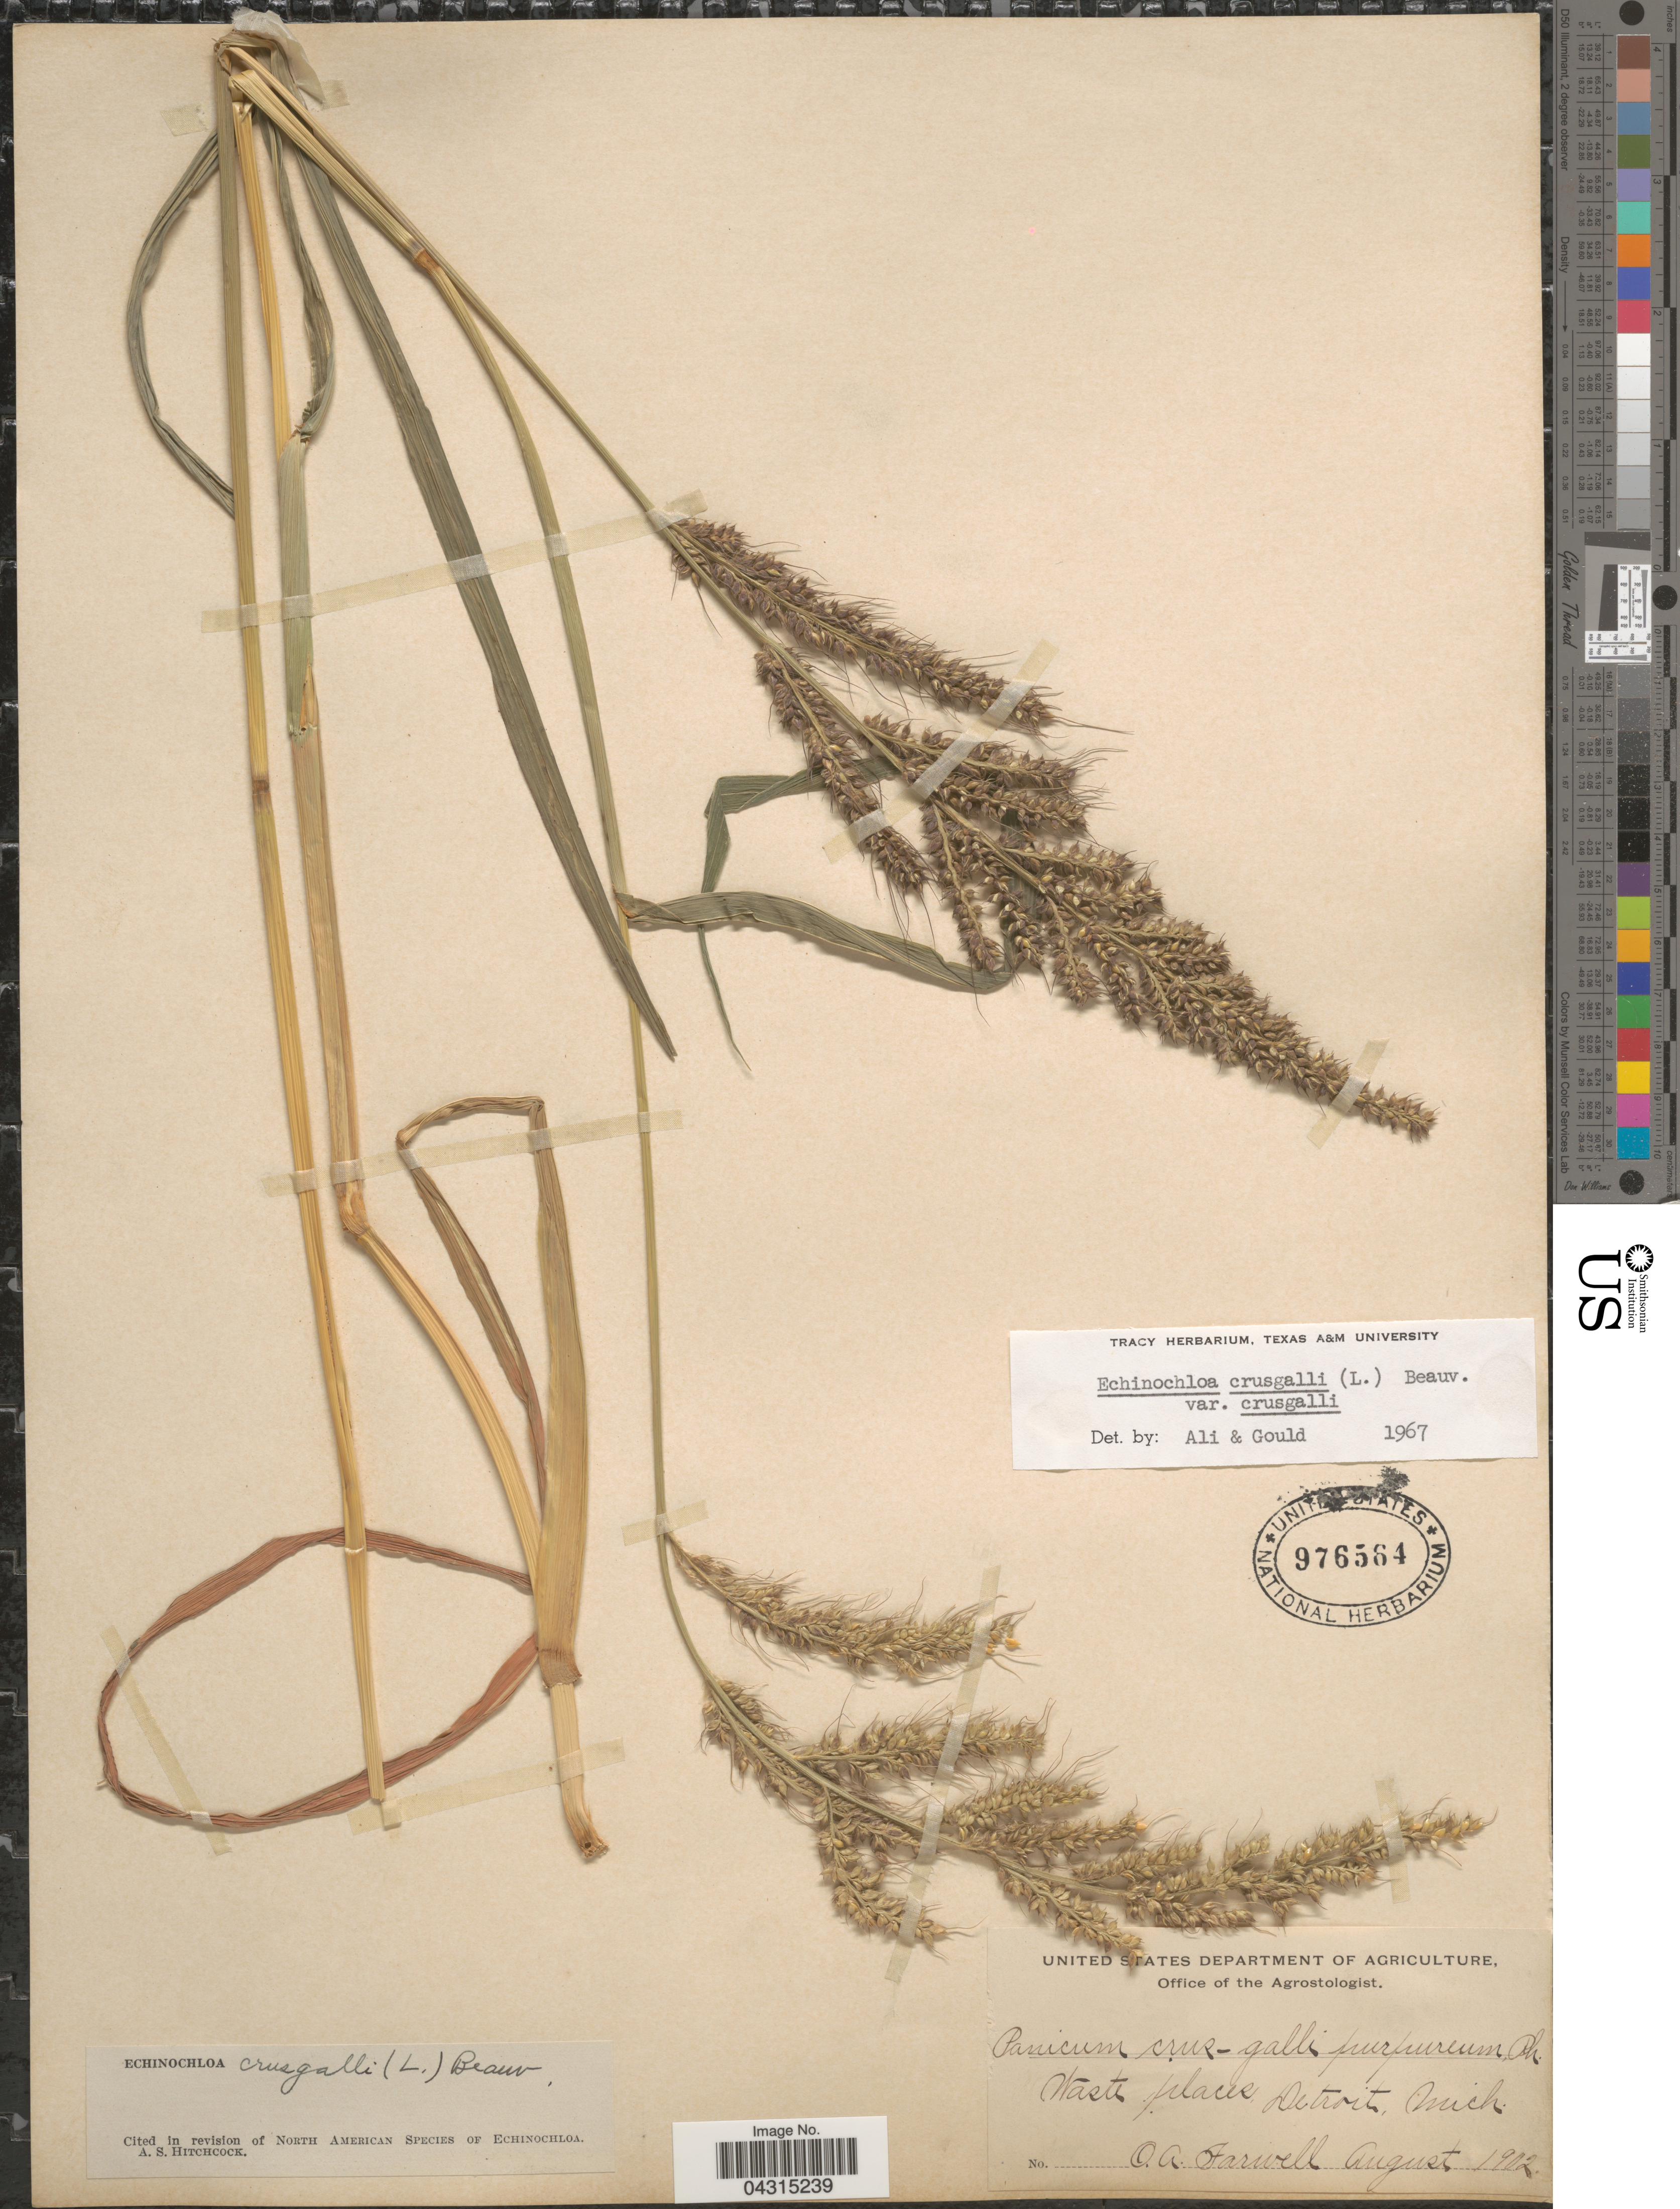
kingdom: Plantae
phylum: Tracheophyta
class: Liliopsida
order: Poales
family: Poaceae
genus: Echinochloa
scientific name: Echinochloa crus-galli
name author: (L.) P. Beauv.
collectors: O. Farwell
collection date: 1902-08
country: United States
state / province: Michigan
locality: Detroit.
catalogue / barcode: US 976564